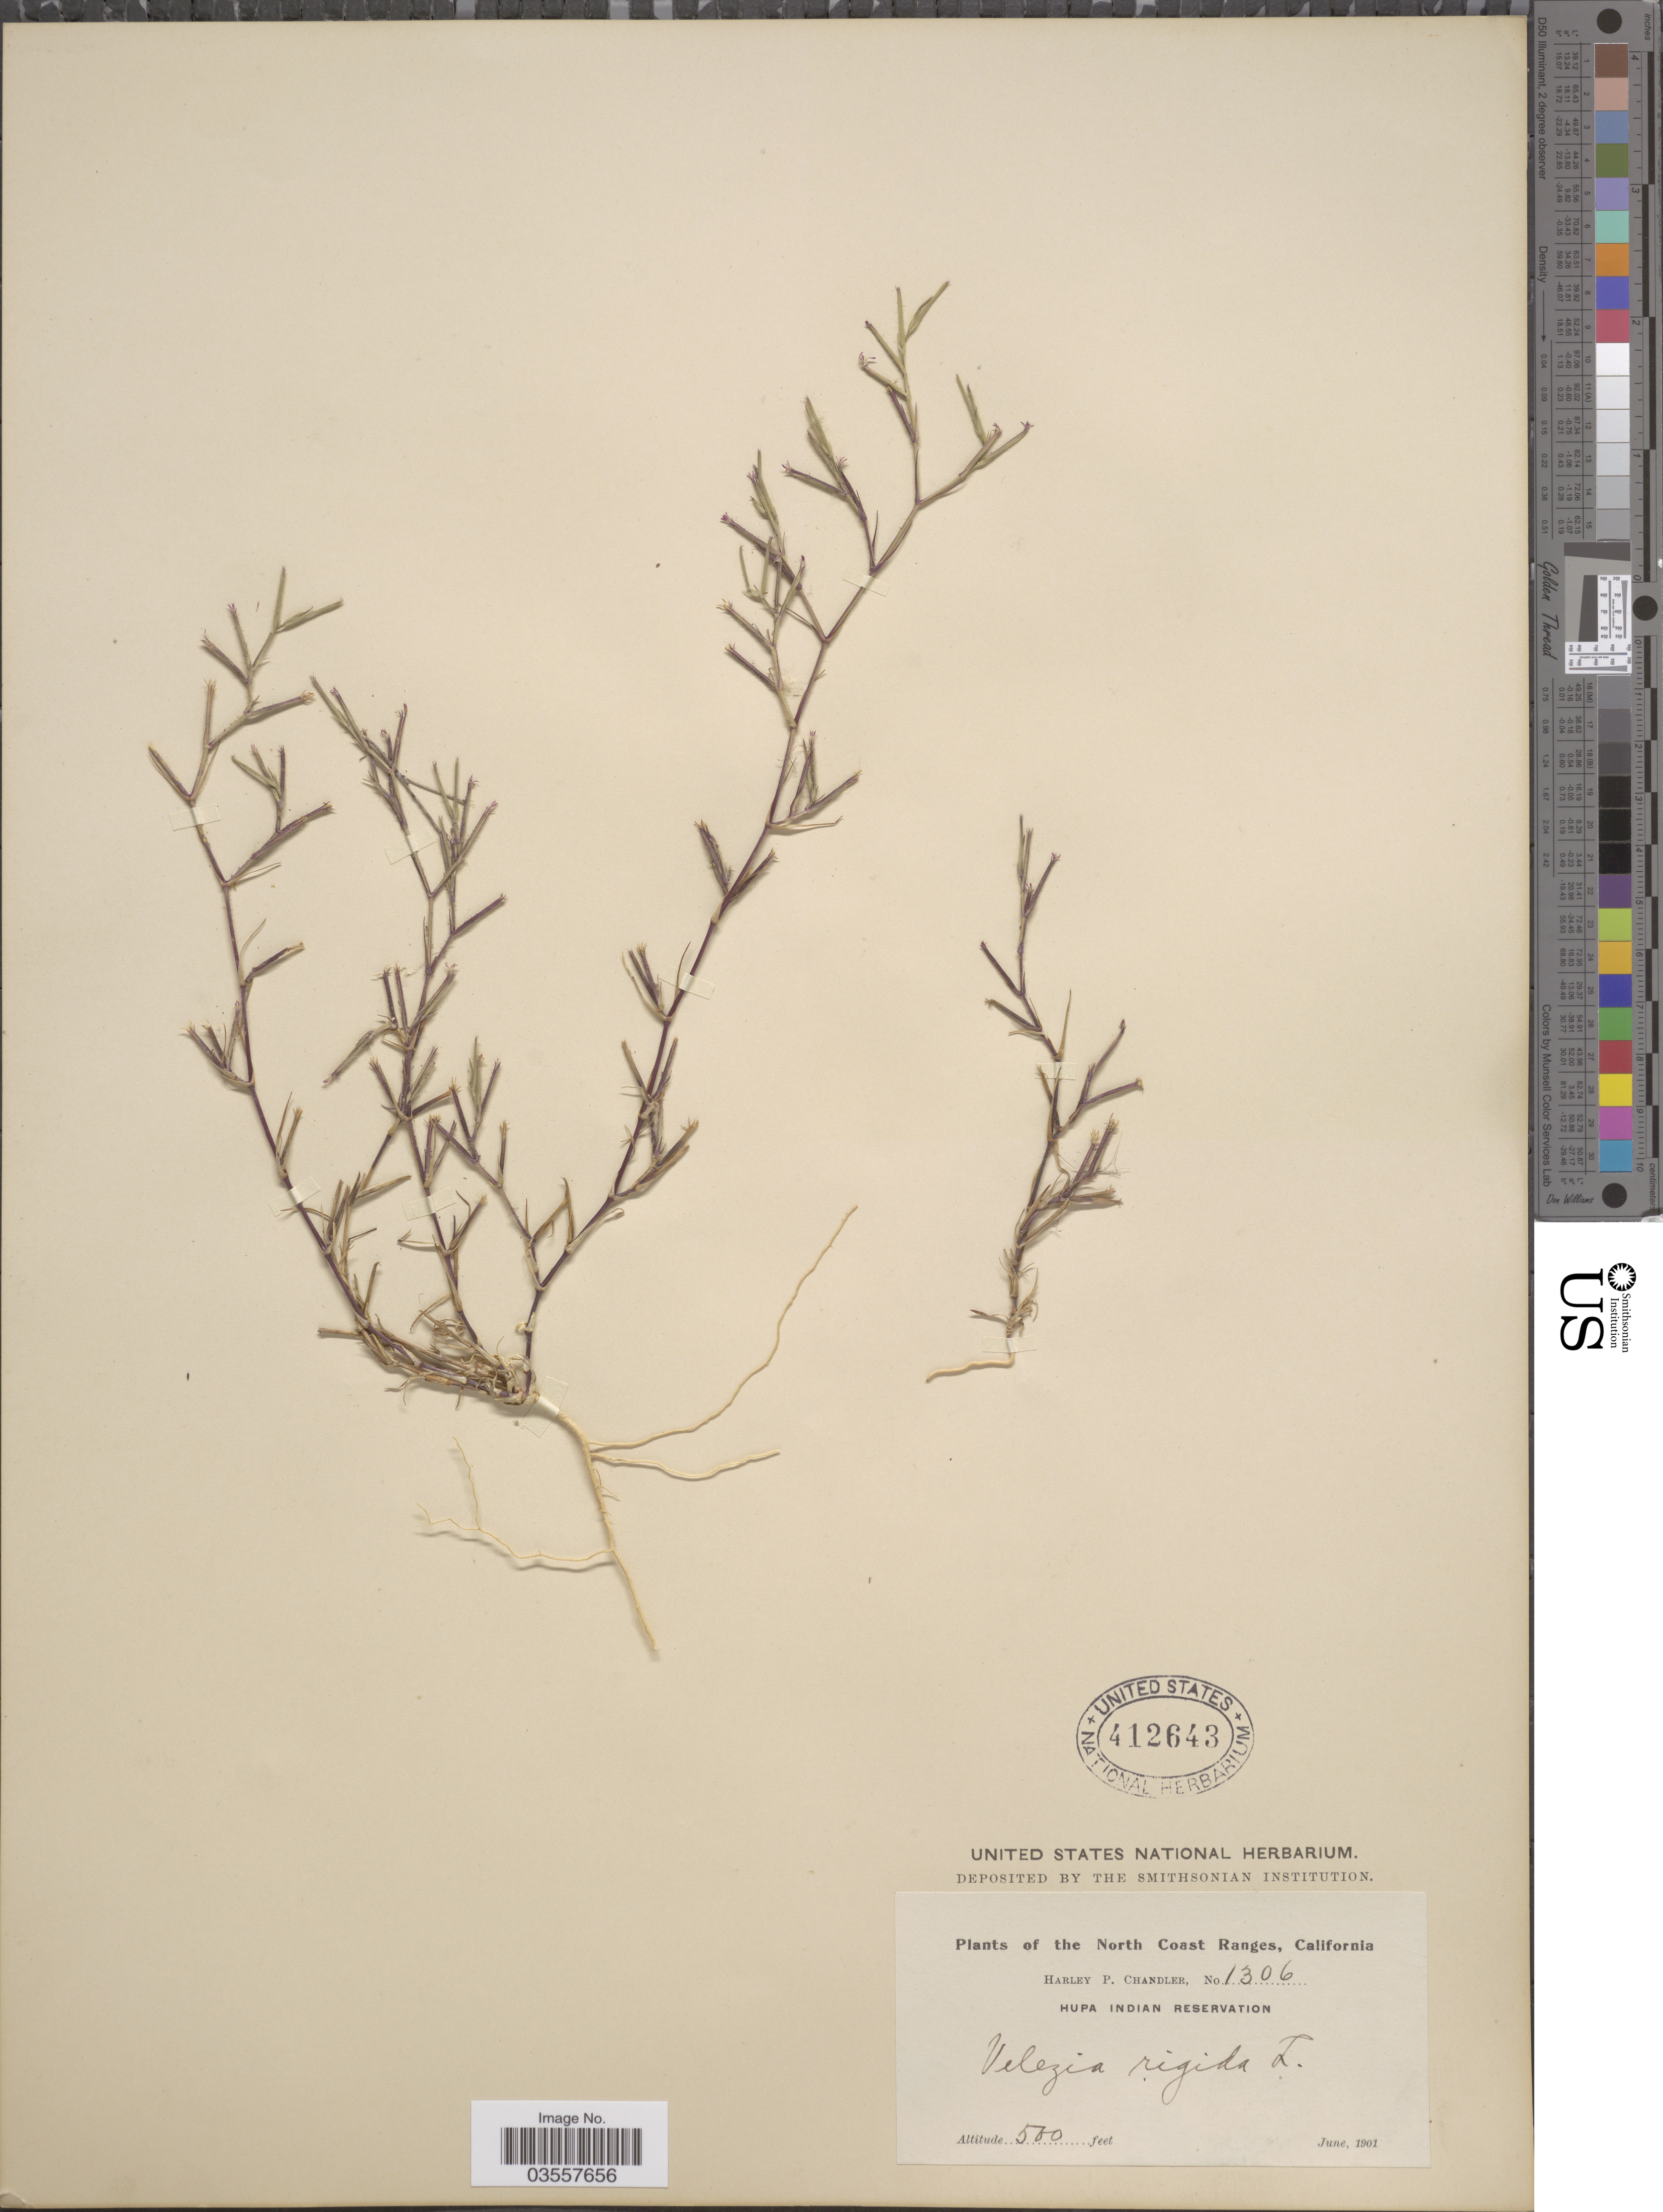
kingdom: Plantae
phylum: Tracheophyta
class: Magnoliopsida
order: Caryophyllales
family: Caryophyllaceae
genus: Dianthus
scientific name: Dianthus nudiflorus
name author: Griff.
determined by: Strong, Mark T., (BOT), Smithsonian Institution - National Museum of Natural History (UNITED STATES)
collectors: H. Chandler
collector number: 1306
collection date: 1901-06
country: United States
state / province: California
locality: The North Coast Ranges, Hupa Indian Reservation.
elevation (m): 152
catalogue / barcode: US 412643